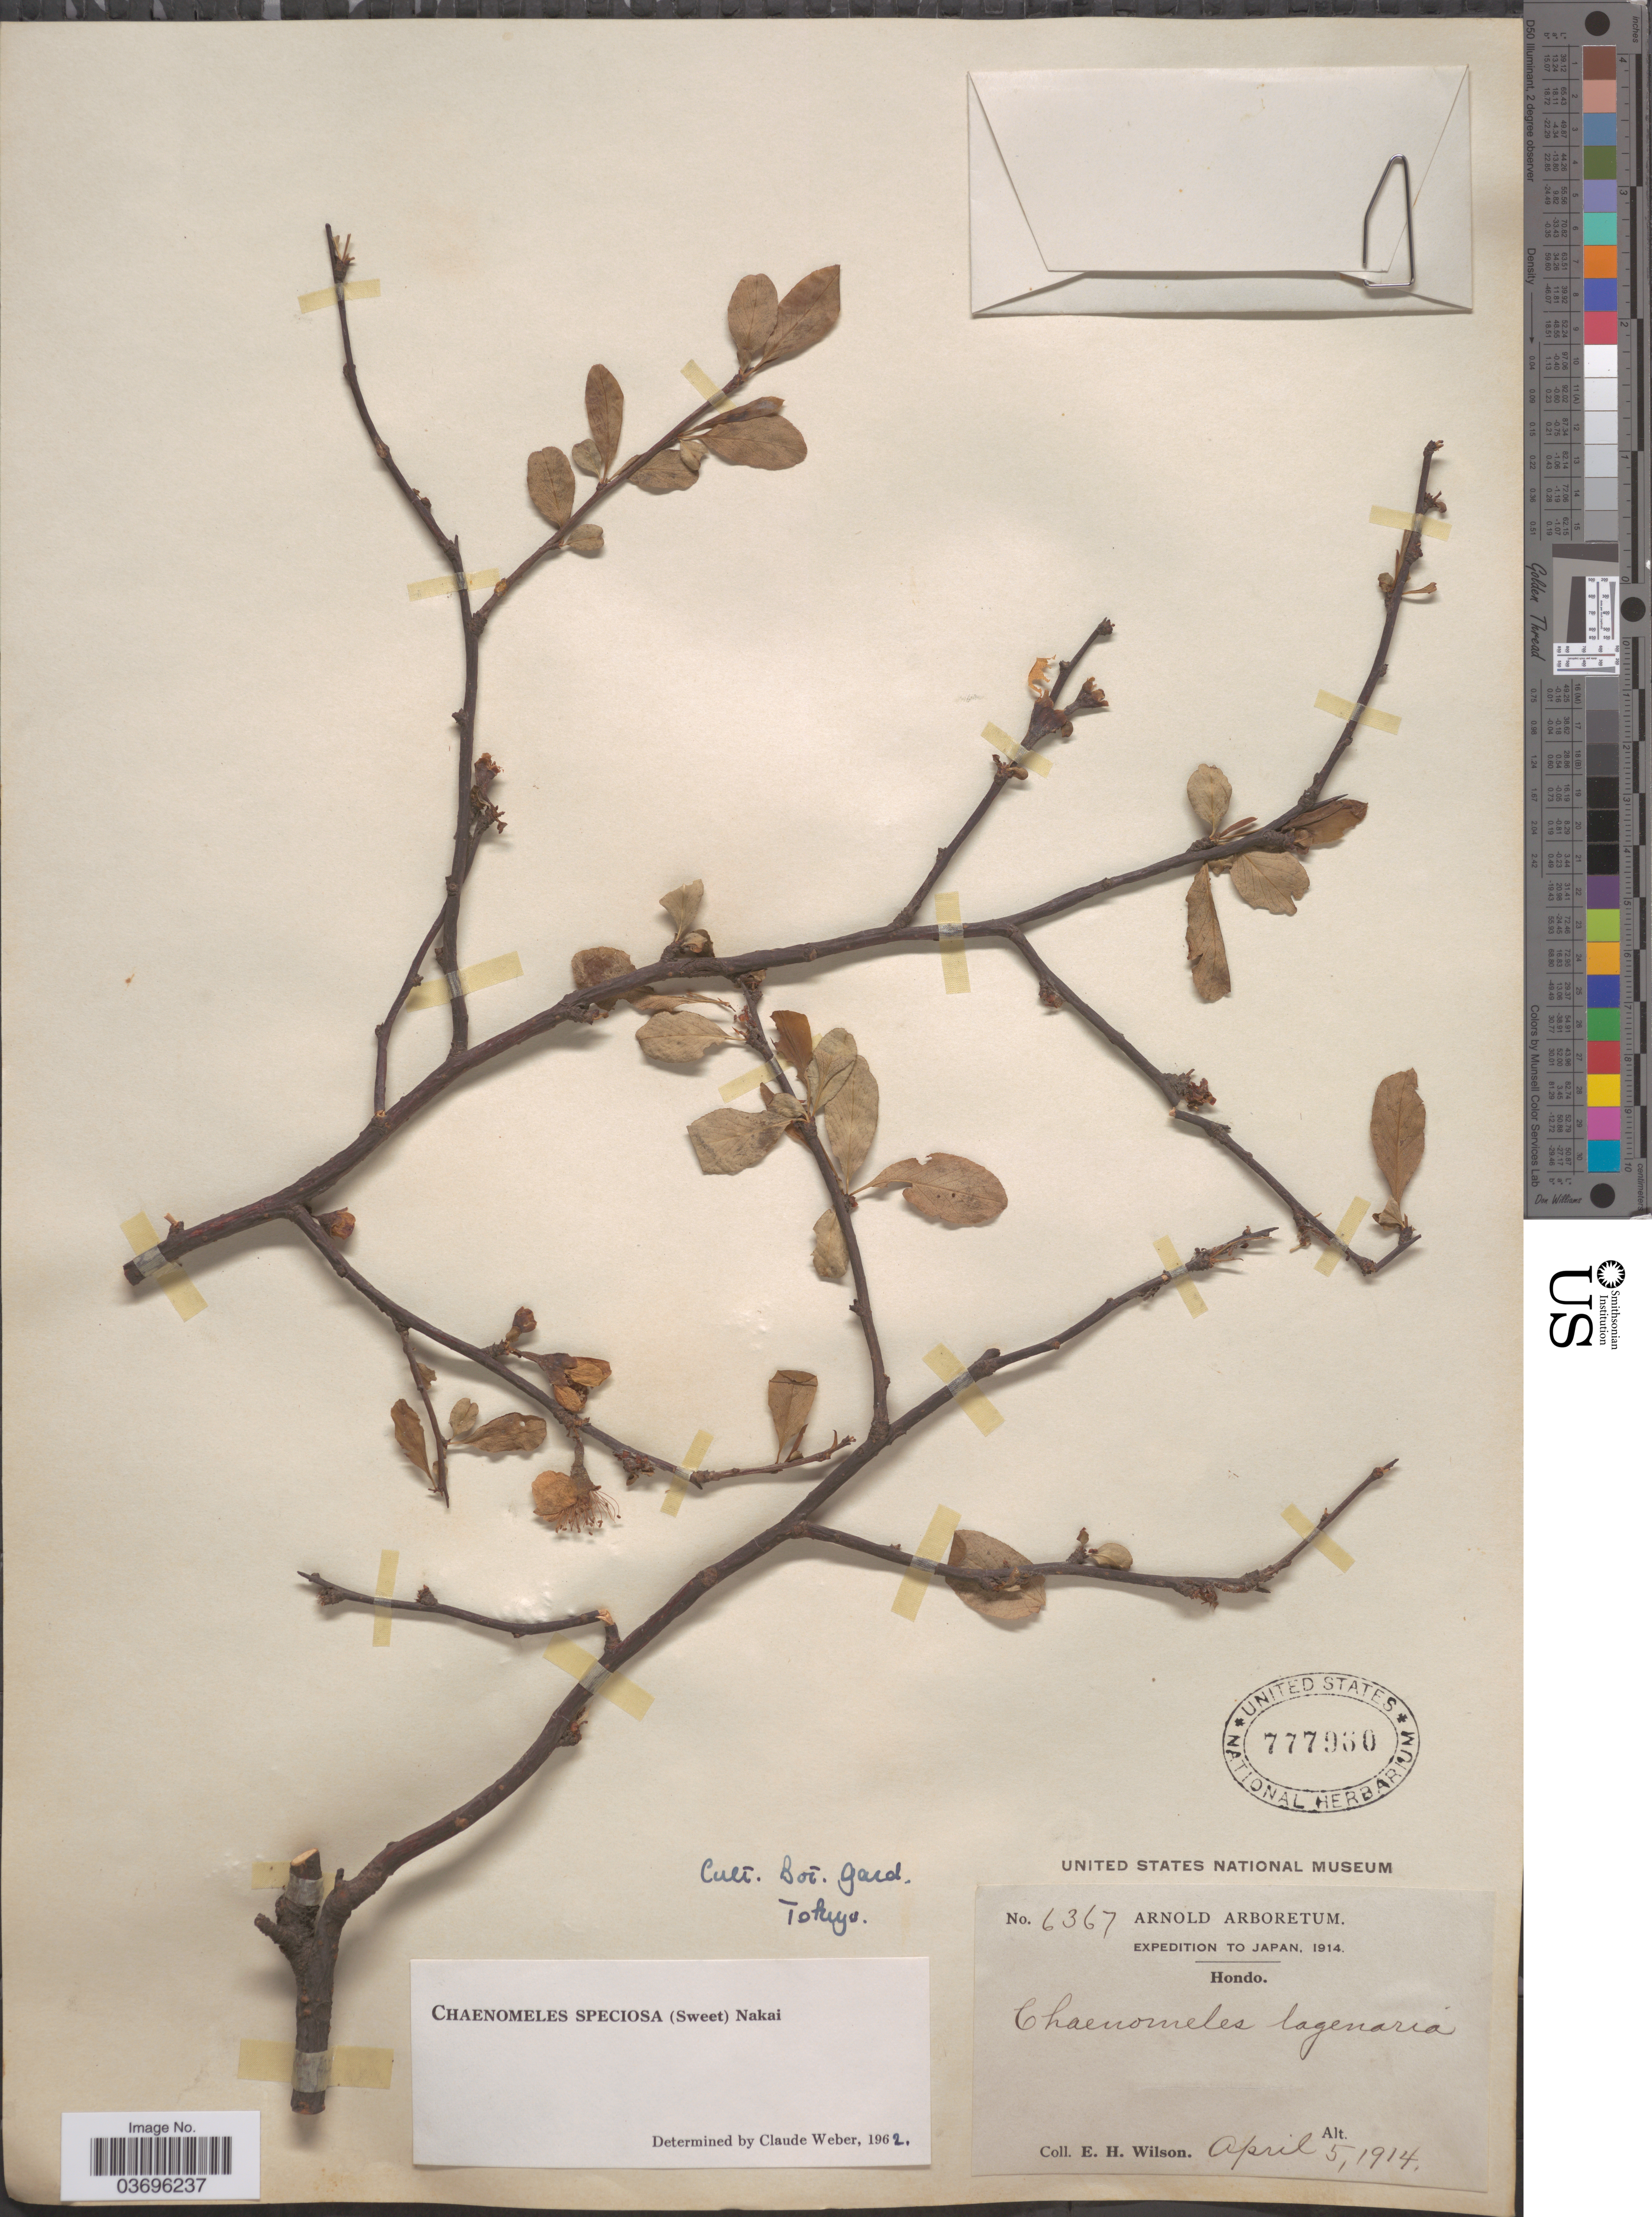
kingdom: Plantae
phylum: Tracheophyta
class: Magnoliopsida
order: Rosales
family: Rosaceae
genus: Chaenomeles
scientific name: Chaenomeles speciosa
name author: (Sweet) Nakai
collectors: E. Wilson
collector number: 6367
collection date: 1914-04-05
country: Japan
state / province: Tokyo, Federal City of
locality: Hondo [unsure placement] Bot. Gard. Tokyo.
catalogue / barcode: US 777960